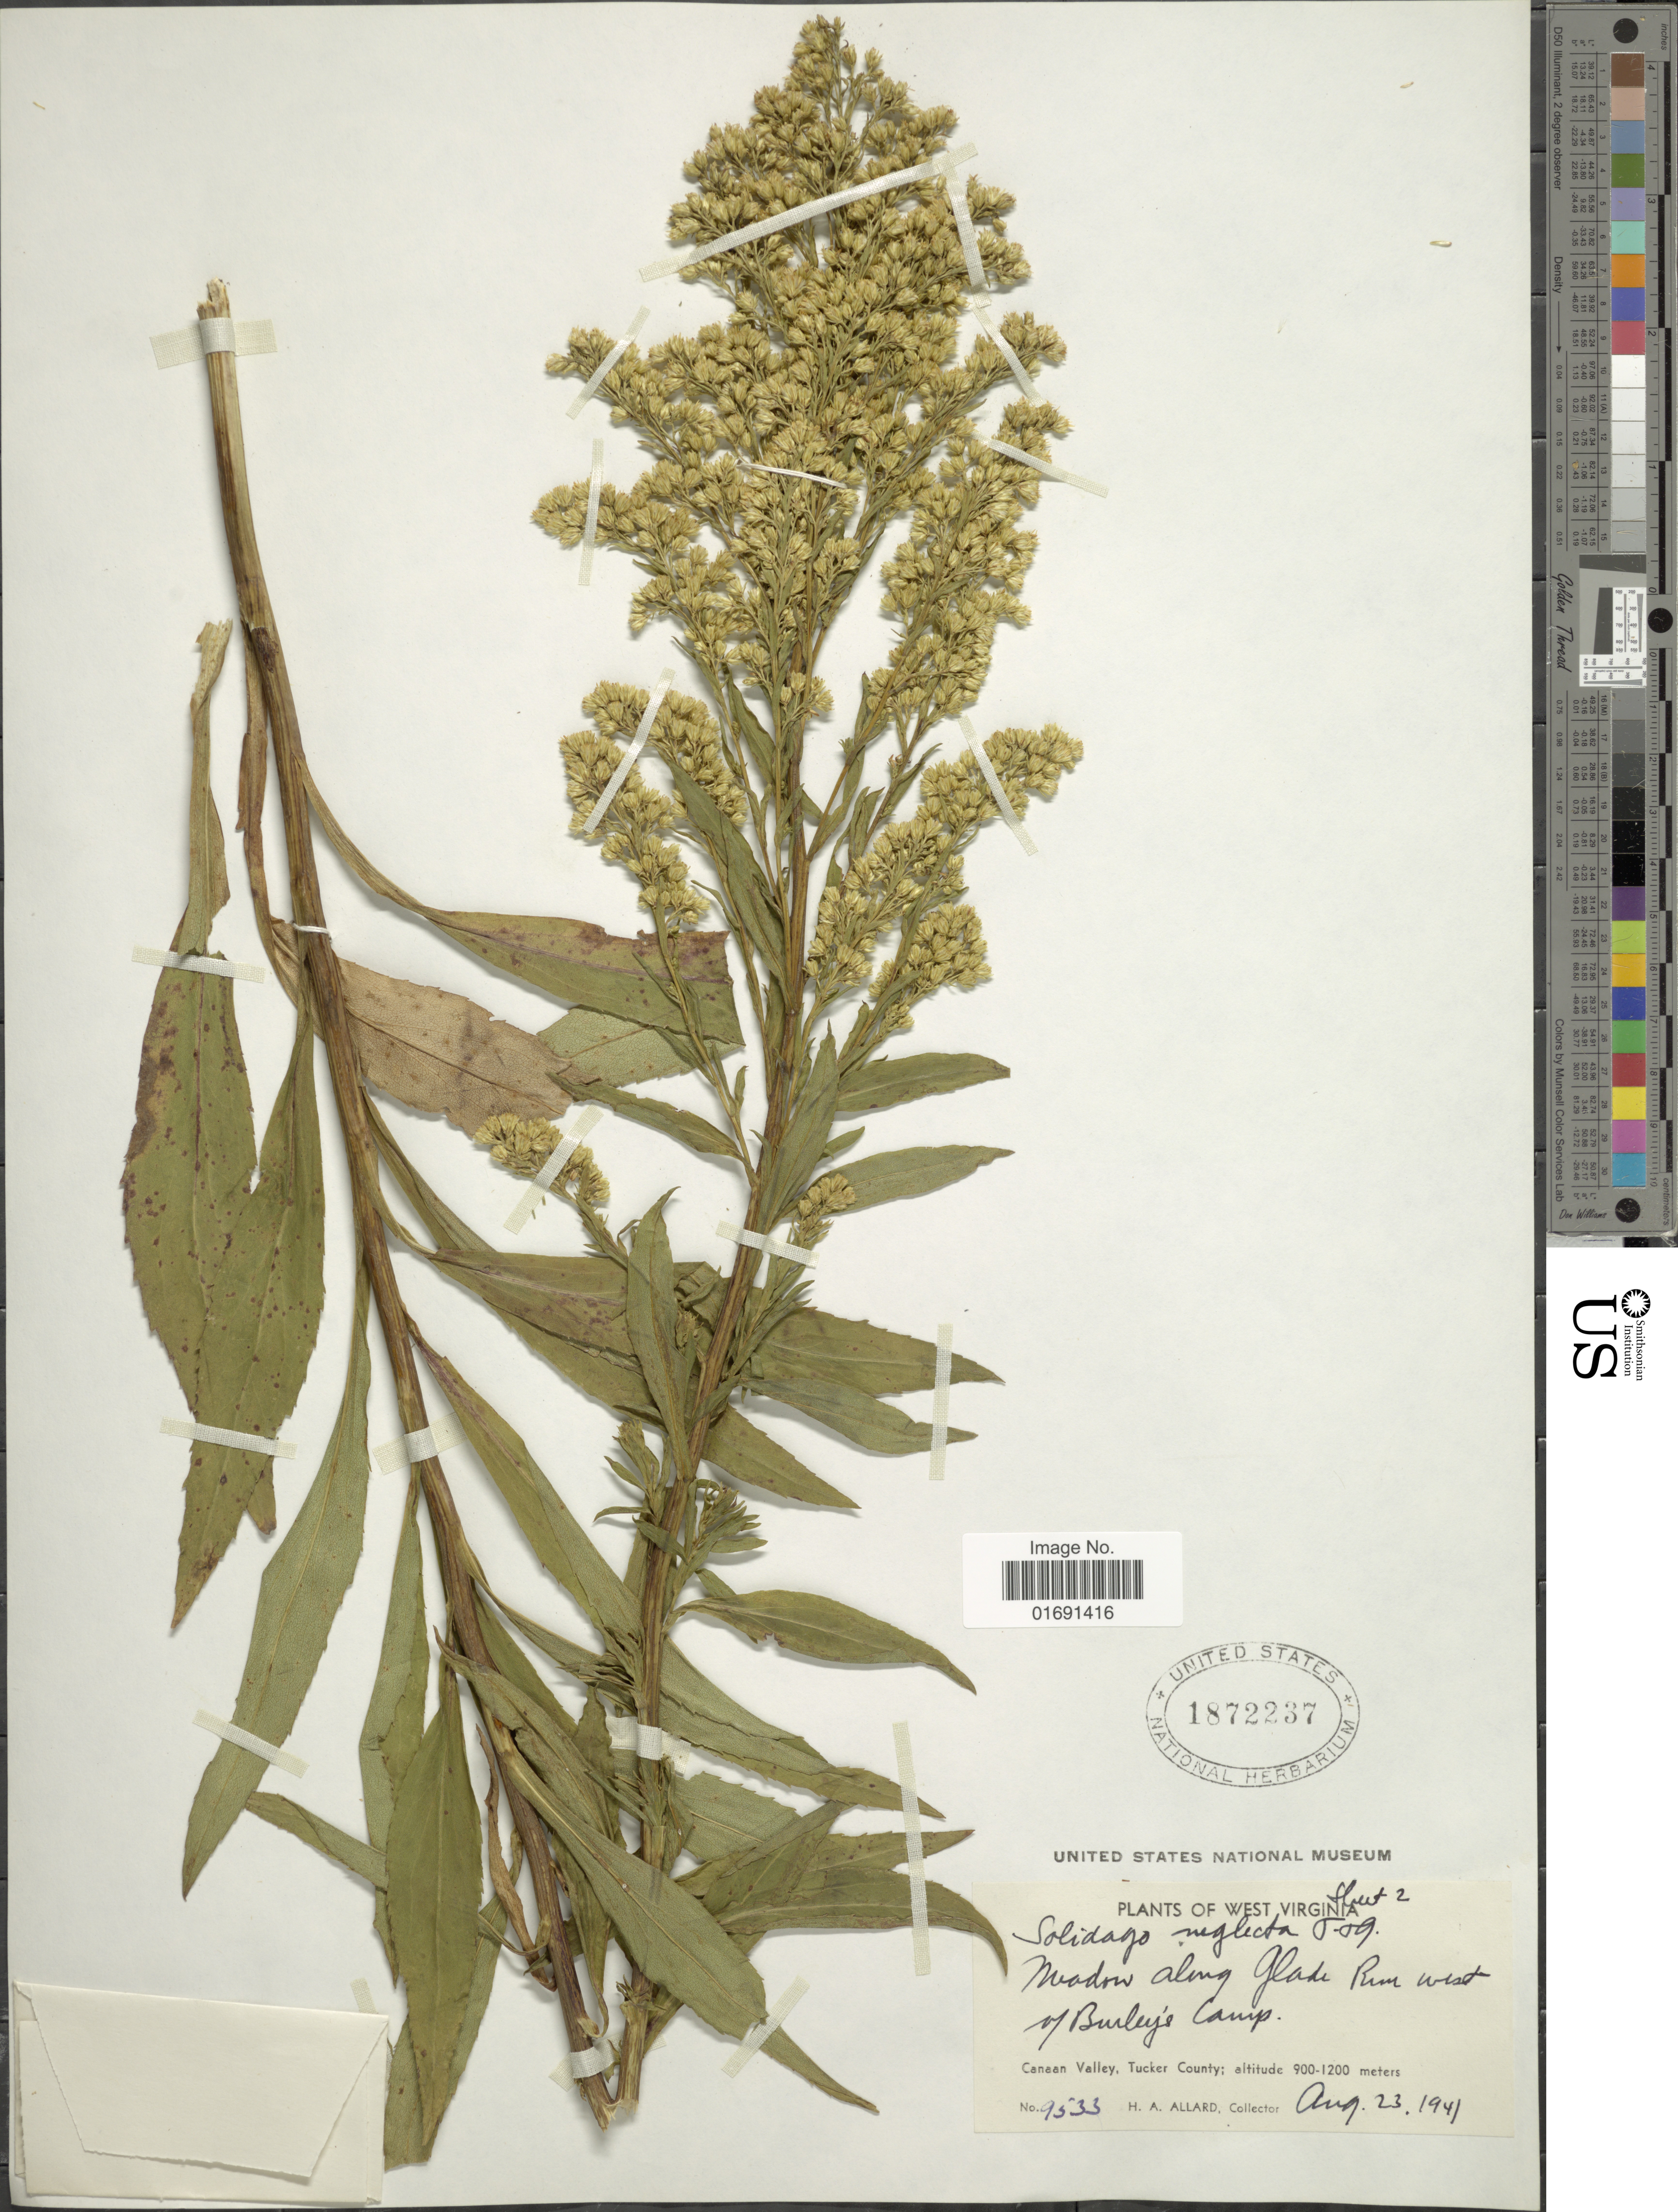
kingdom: Plantae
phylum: Tracheophyta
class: Magnoliopsida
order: Asterales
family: Asteraceae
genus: Solidago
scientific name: Solidago uniligulata var. neglecta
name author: Fernald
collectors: H. A. Allard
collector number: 9533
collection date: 1941-08-23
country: United States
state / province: West Virginia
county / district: Tucker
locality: Meadow along Glade Run West of Burley's Camp, Canaan Valley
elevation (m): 900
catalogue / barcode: US 1872237